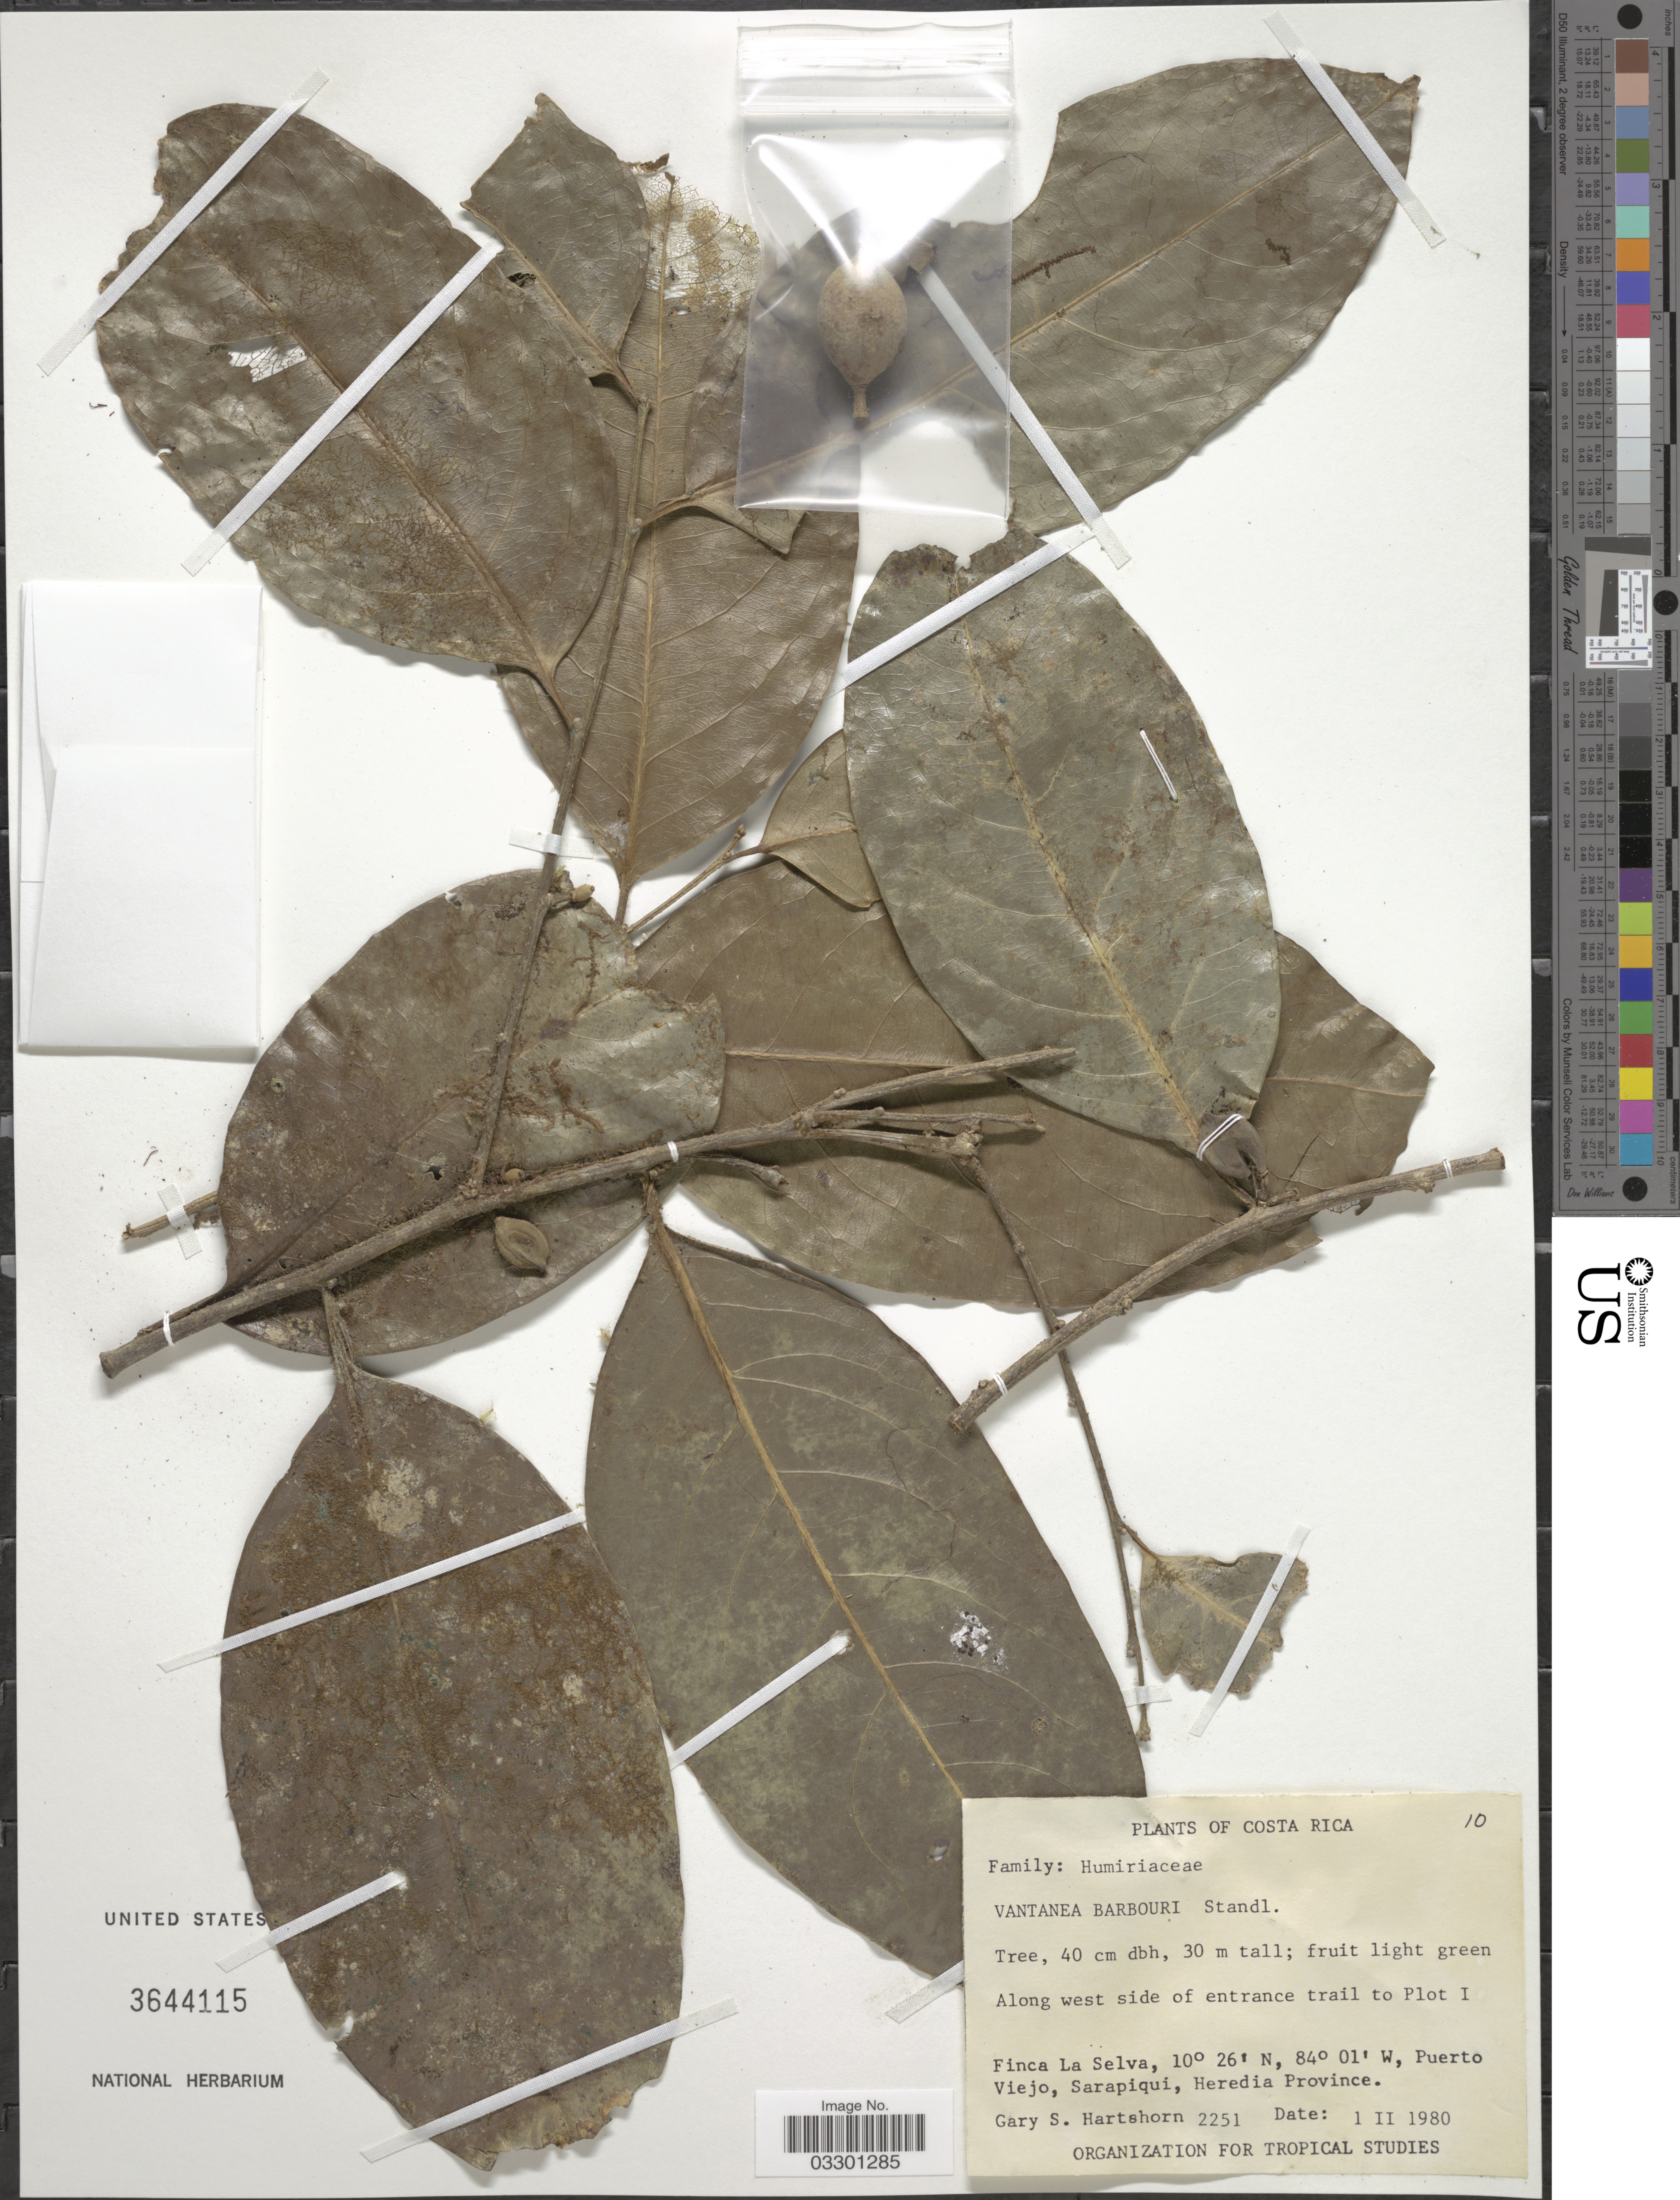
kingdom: Plantae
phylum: Tracheophyta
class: Magnoliopsida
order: Malpighiales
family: Humiriaceae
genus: Vantanea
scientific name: Vantanea barbourii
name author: Standl.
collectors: G. Hartshorn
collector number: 2251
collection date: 1980-02-01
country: Costa Rica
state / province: Heredia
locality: Along west side of entrance trail to Plot I. Finca La Selva, Puerto Viejo, Sarapiqui.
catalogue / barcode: US 3644115